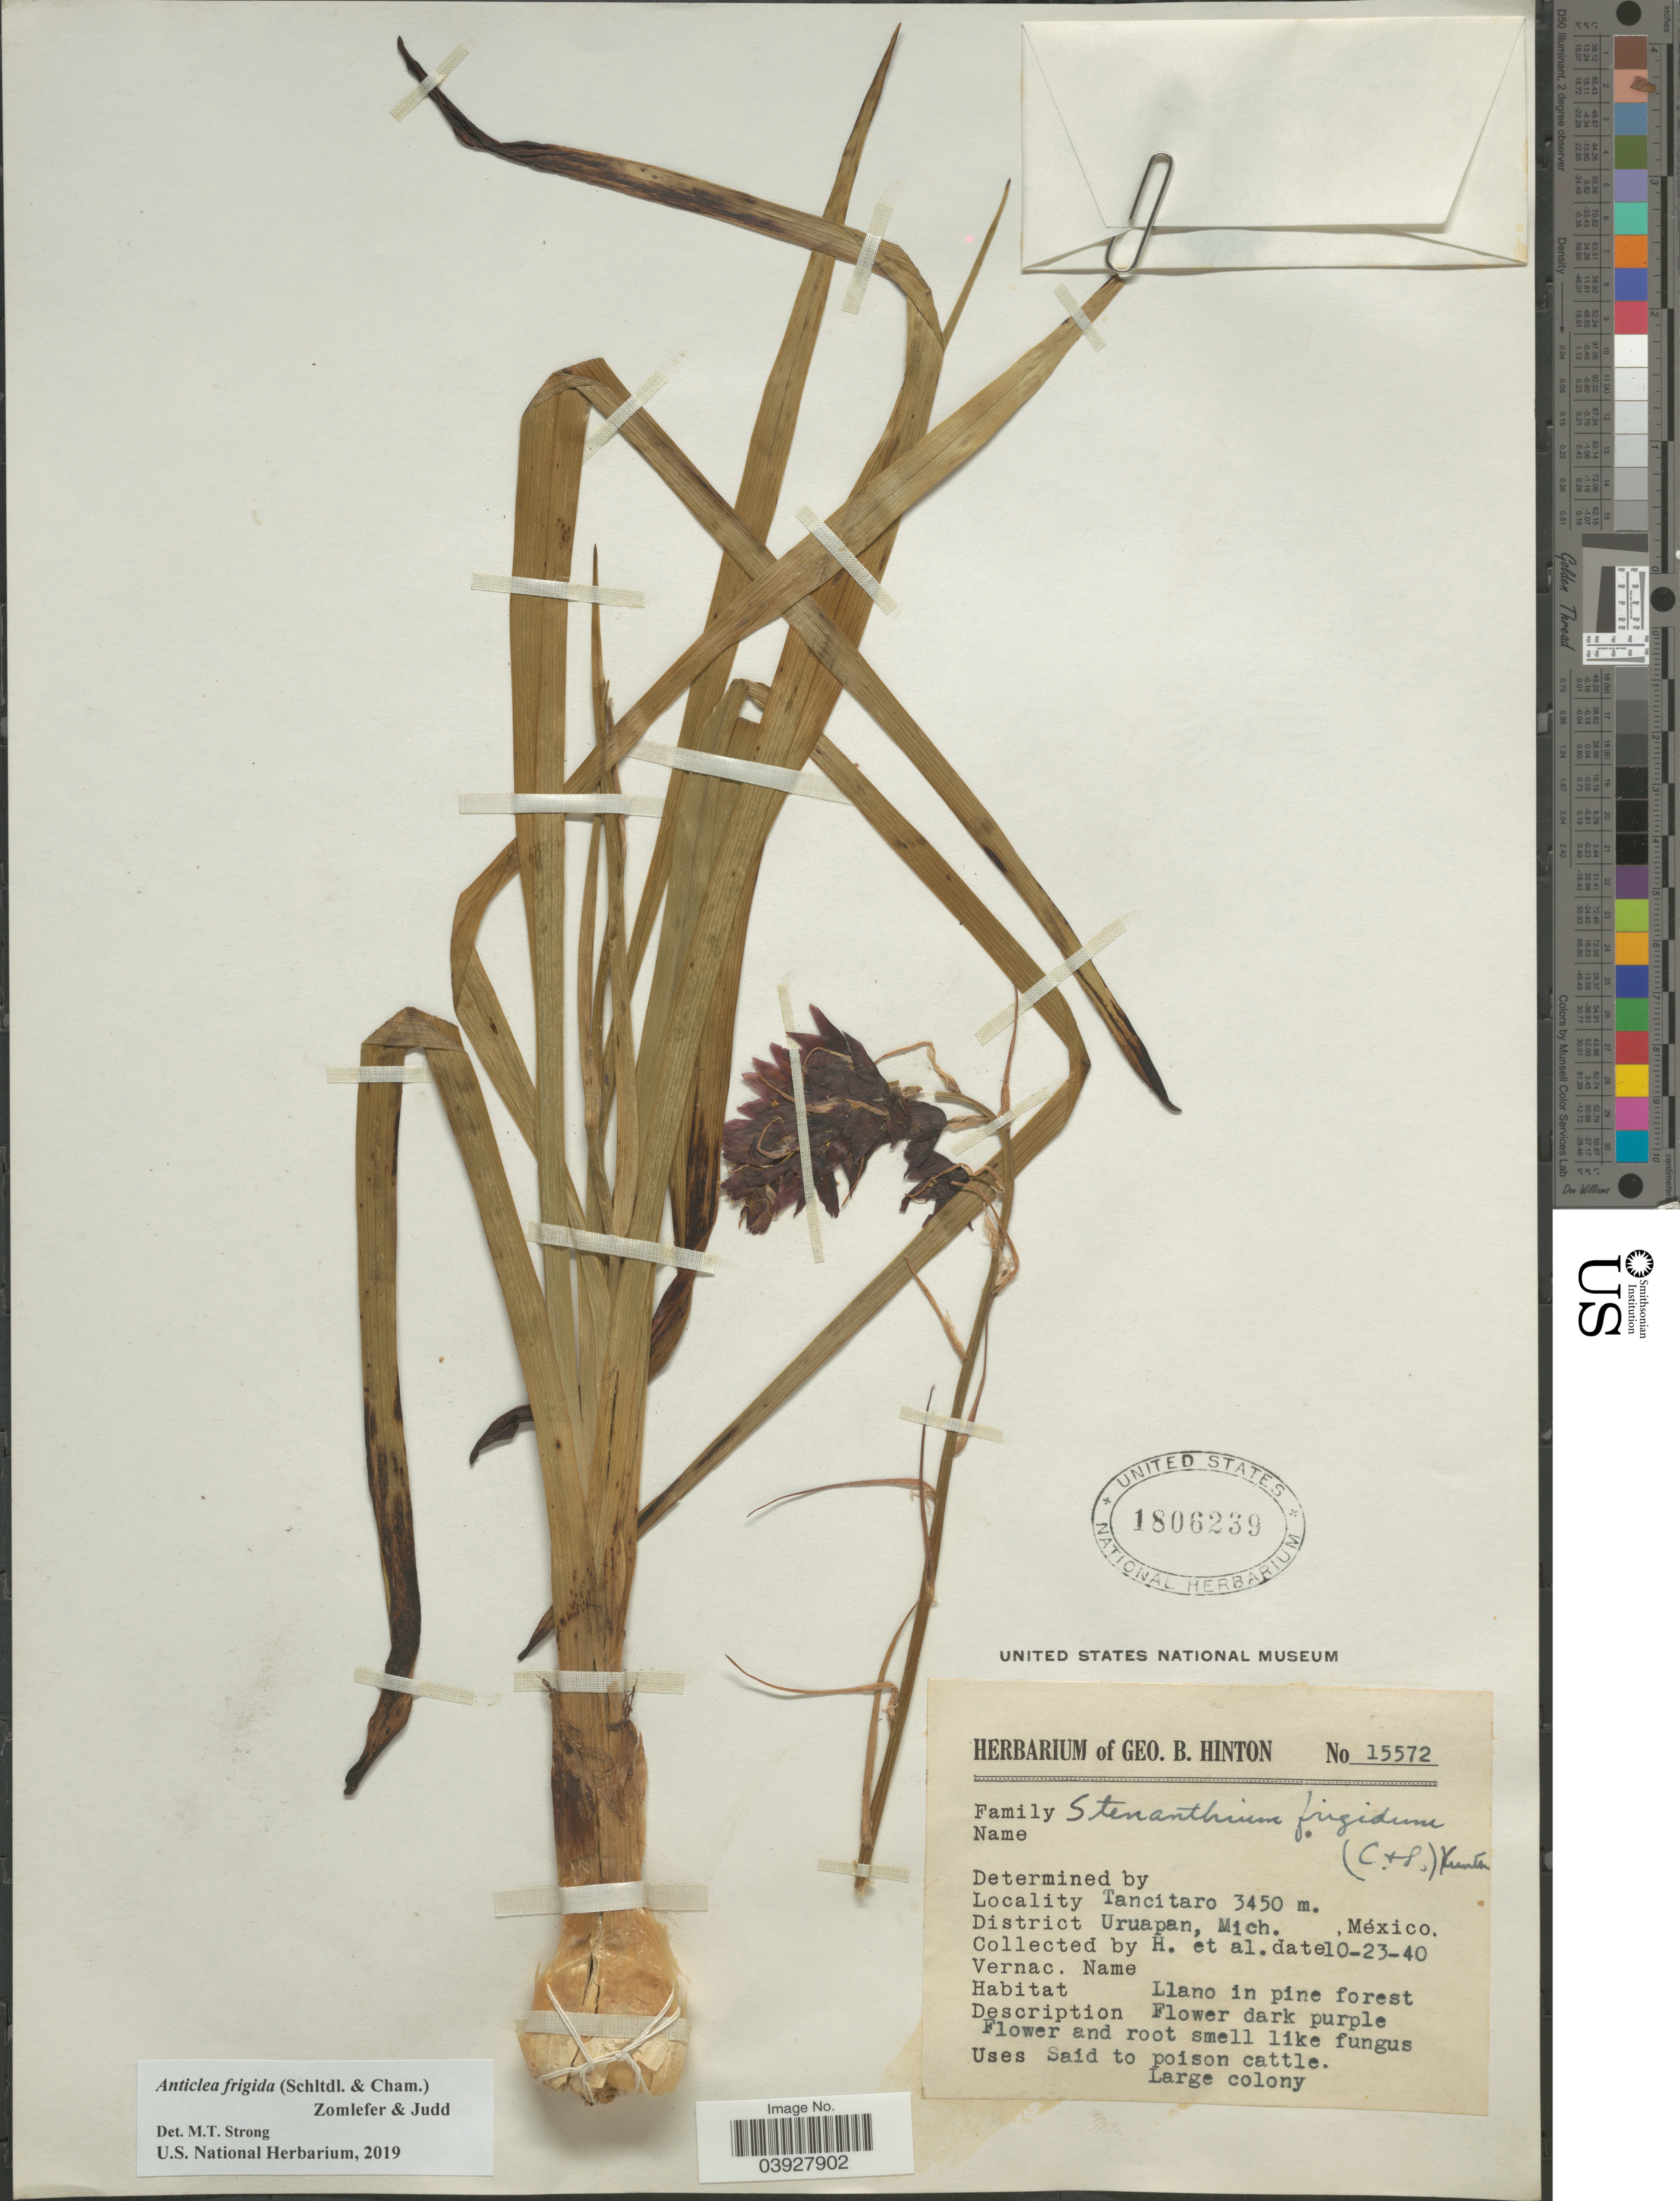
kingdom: Plantae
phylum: Tracheophyta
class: Liliopsida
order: Liliales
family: Melanthiaceae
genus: Anticlea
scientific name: Anticlea frigida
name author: (Schltdl. & Cham.) Zomlefer & Judd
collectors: G. B. Hinton & et al.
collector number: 15572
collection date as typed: Transcribed d/m/y: 23/10/40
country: Mexico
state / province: Michoacán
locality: Tancitaro. District Uruapan.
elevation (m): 3450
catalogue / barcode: US 1806239